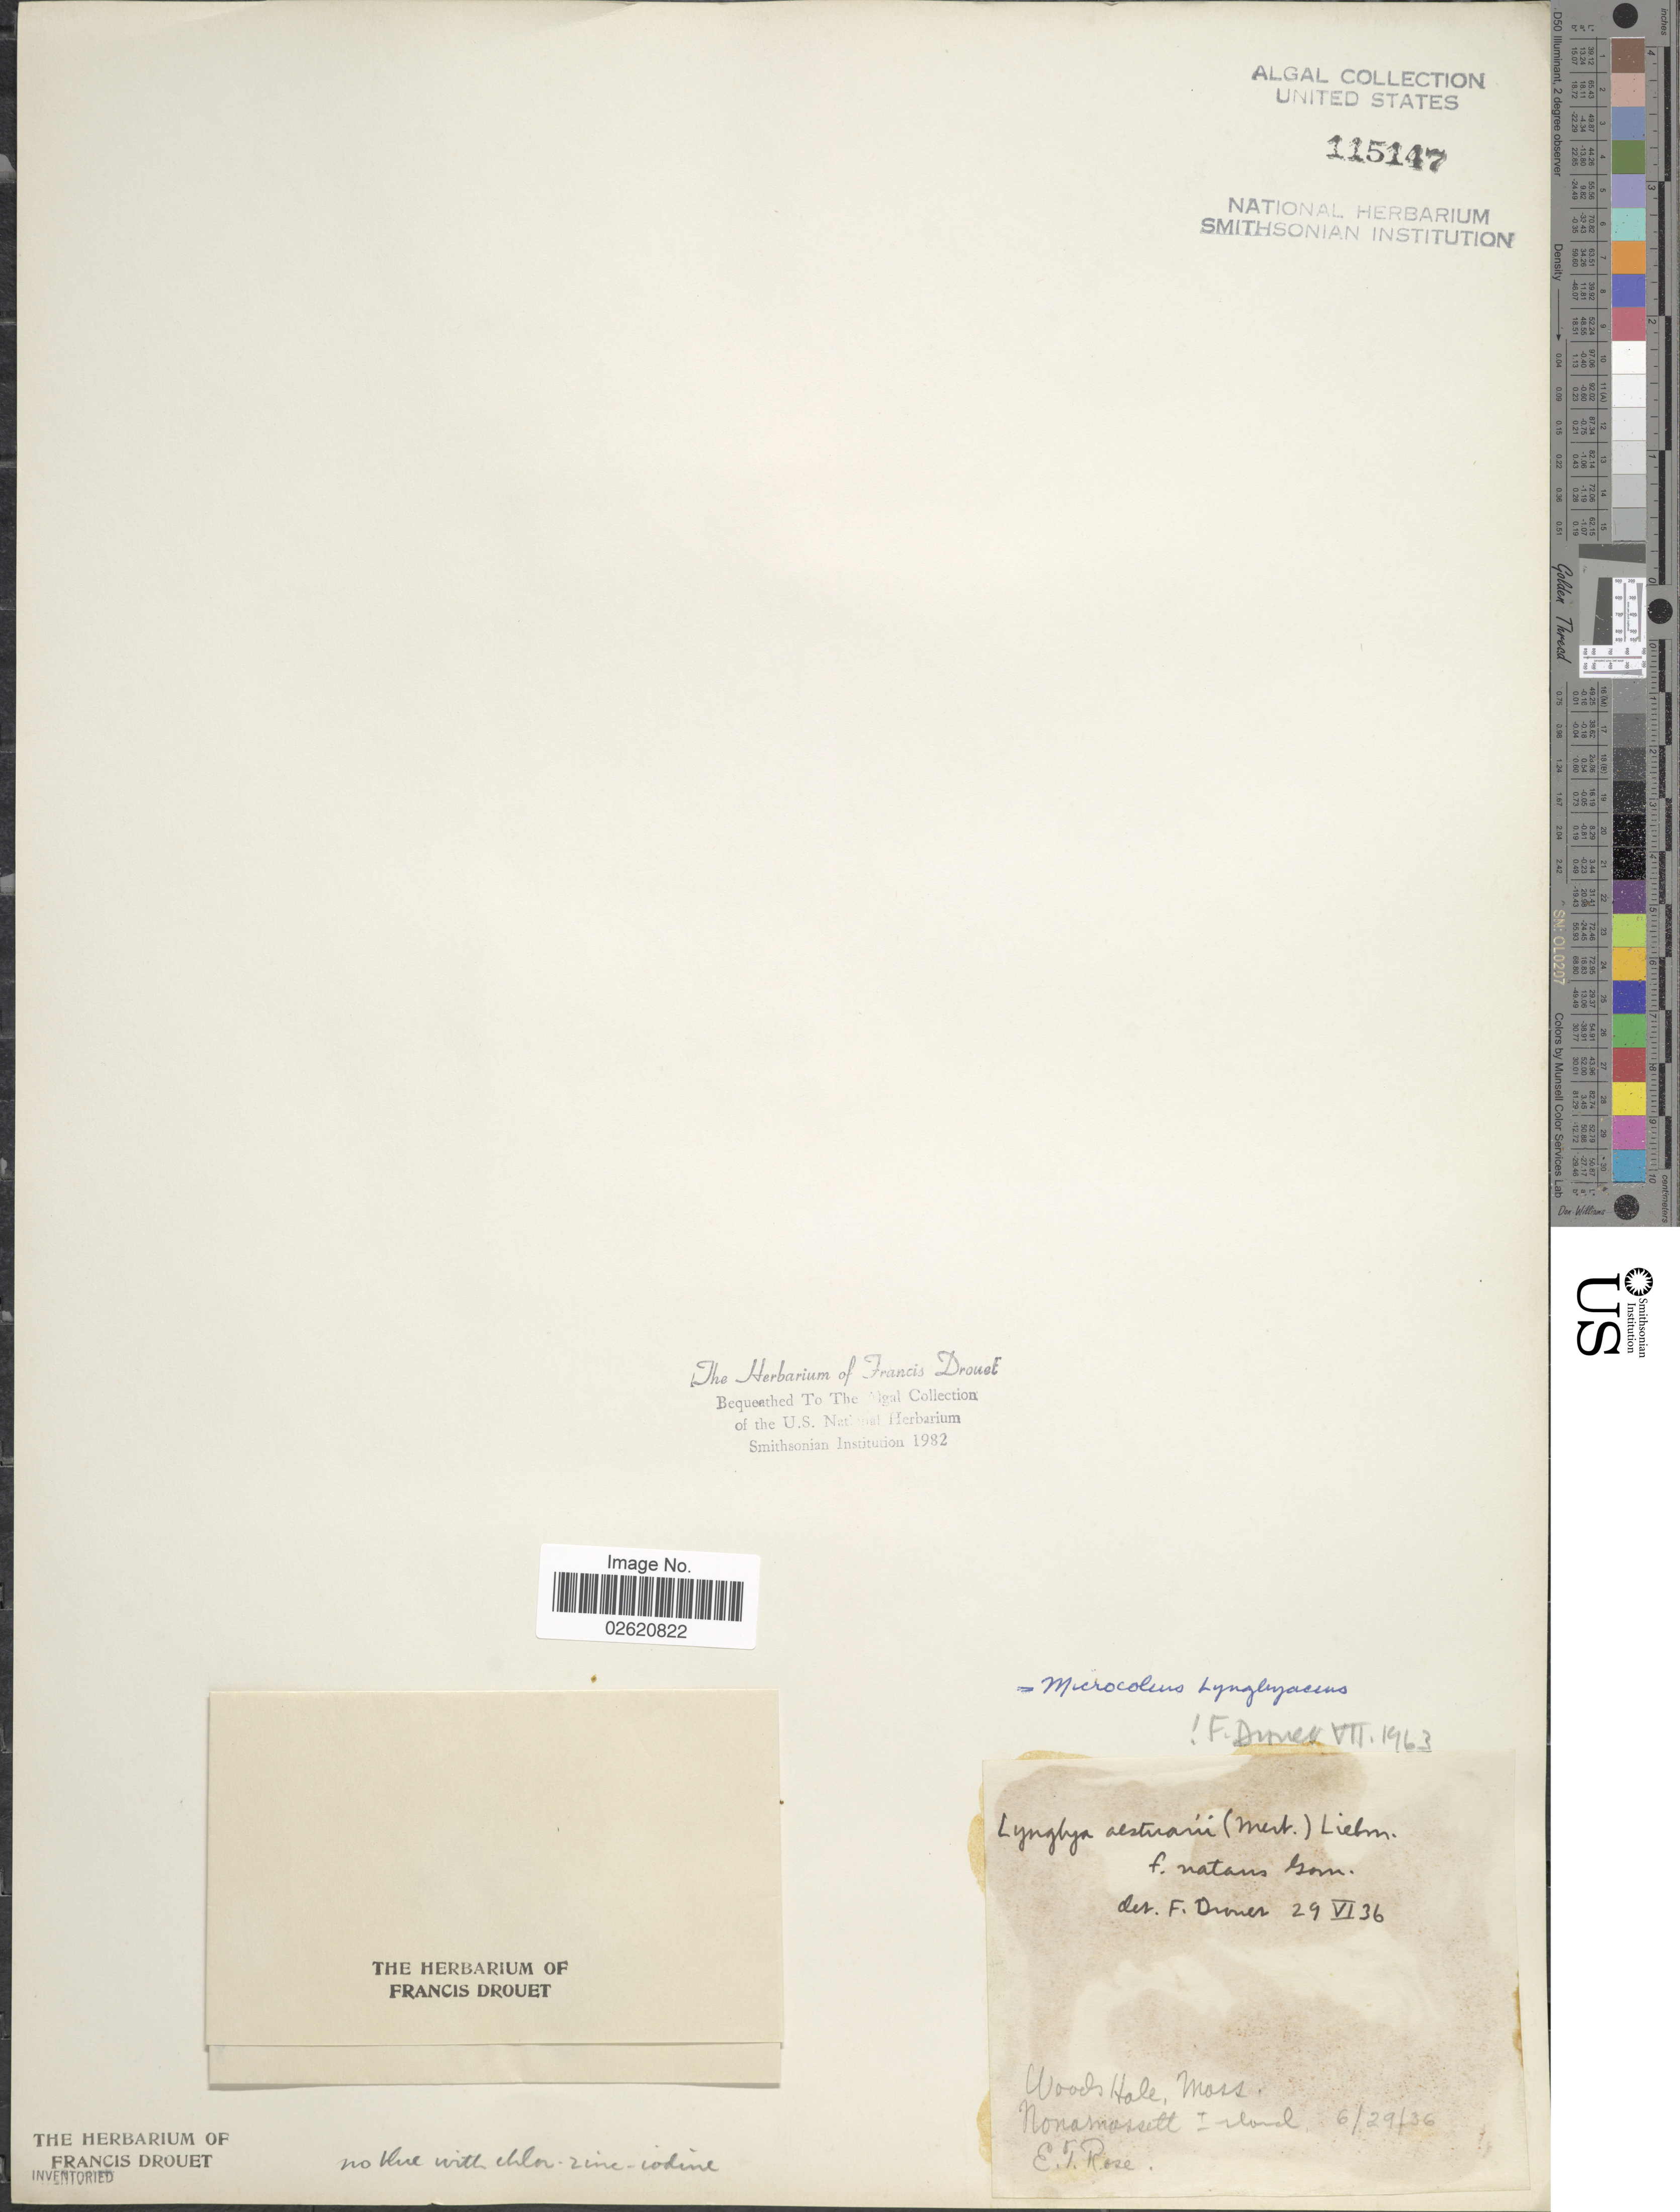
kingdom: Bacteria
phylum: Cyanobacteria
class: Cyanobacteriia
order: Cyanobacteriales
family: Microcoleaceae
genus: Microcoleus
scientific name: Microcoleus lyngbyaceus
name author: Kütz. ex Forti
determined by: Drouet, F. E.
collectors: E. T. Rose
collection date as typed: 29 Jun 1936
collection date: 1936-06-29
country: United States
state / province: Massachusetts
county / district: Dukes County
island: Nonamesset Island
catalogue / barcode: US 115147